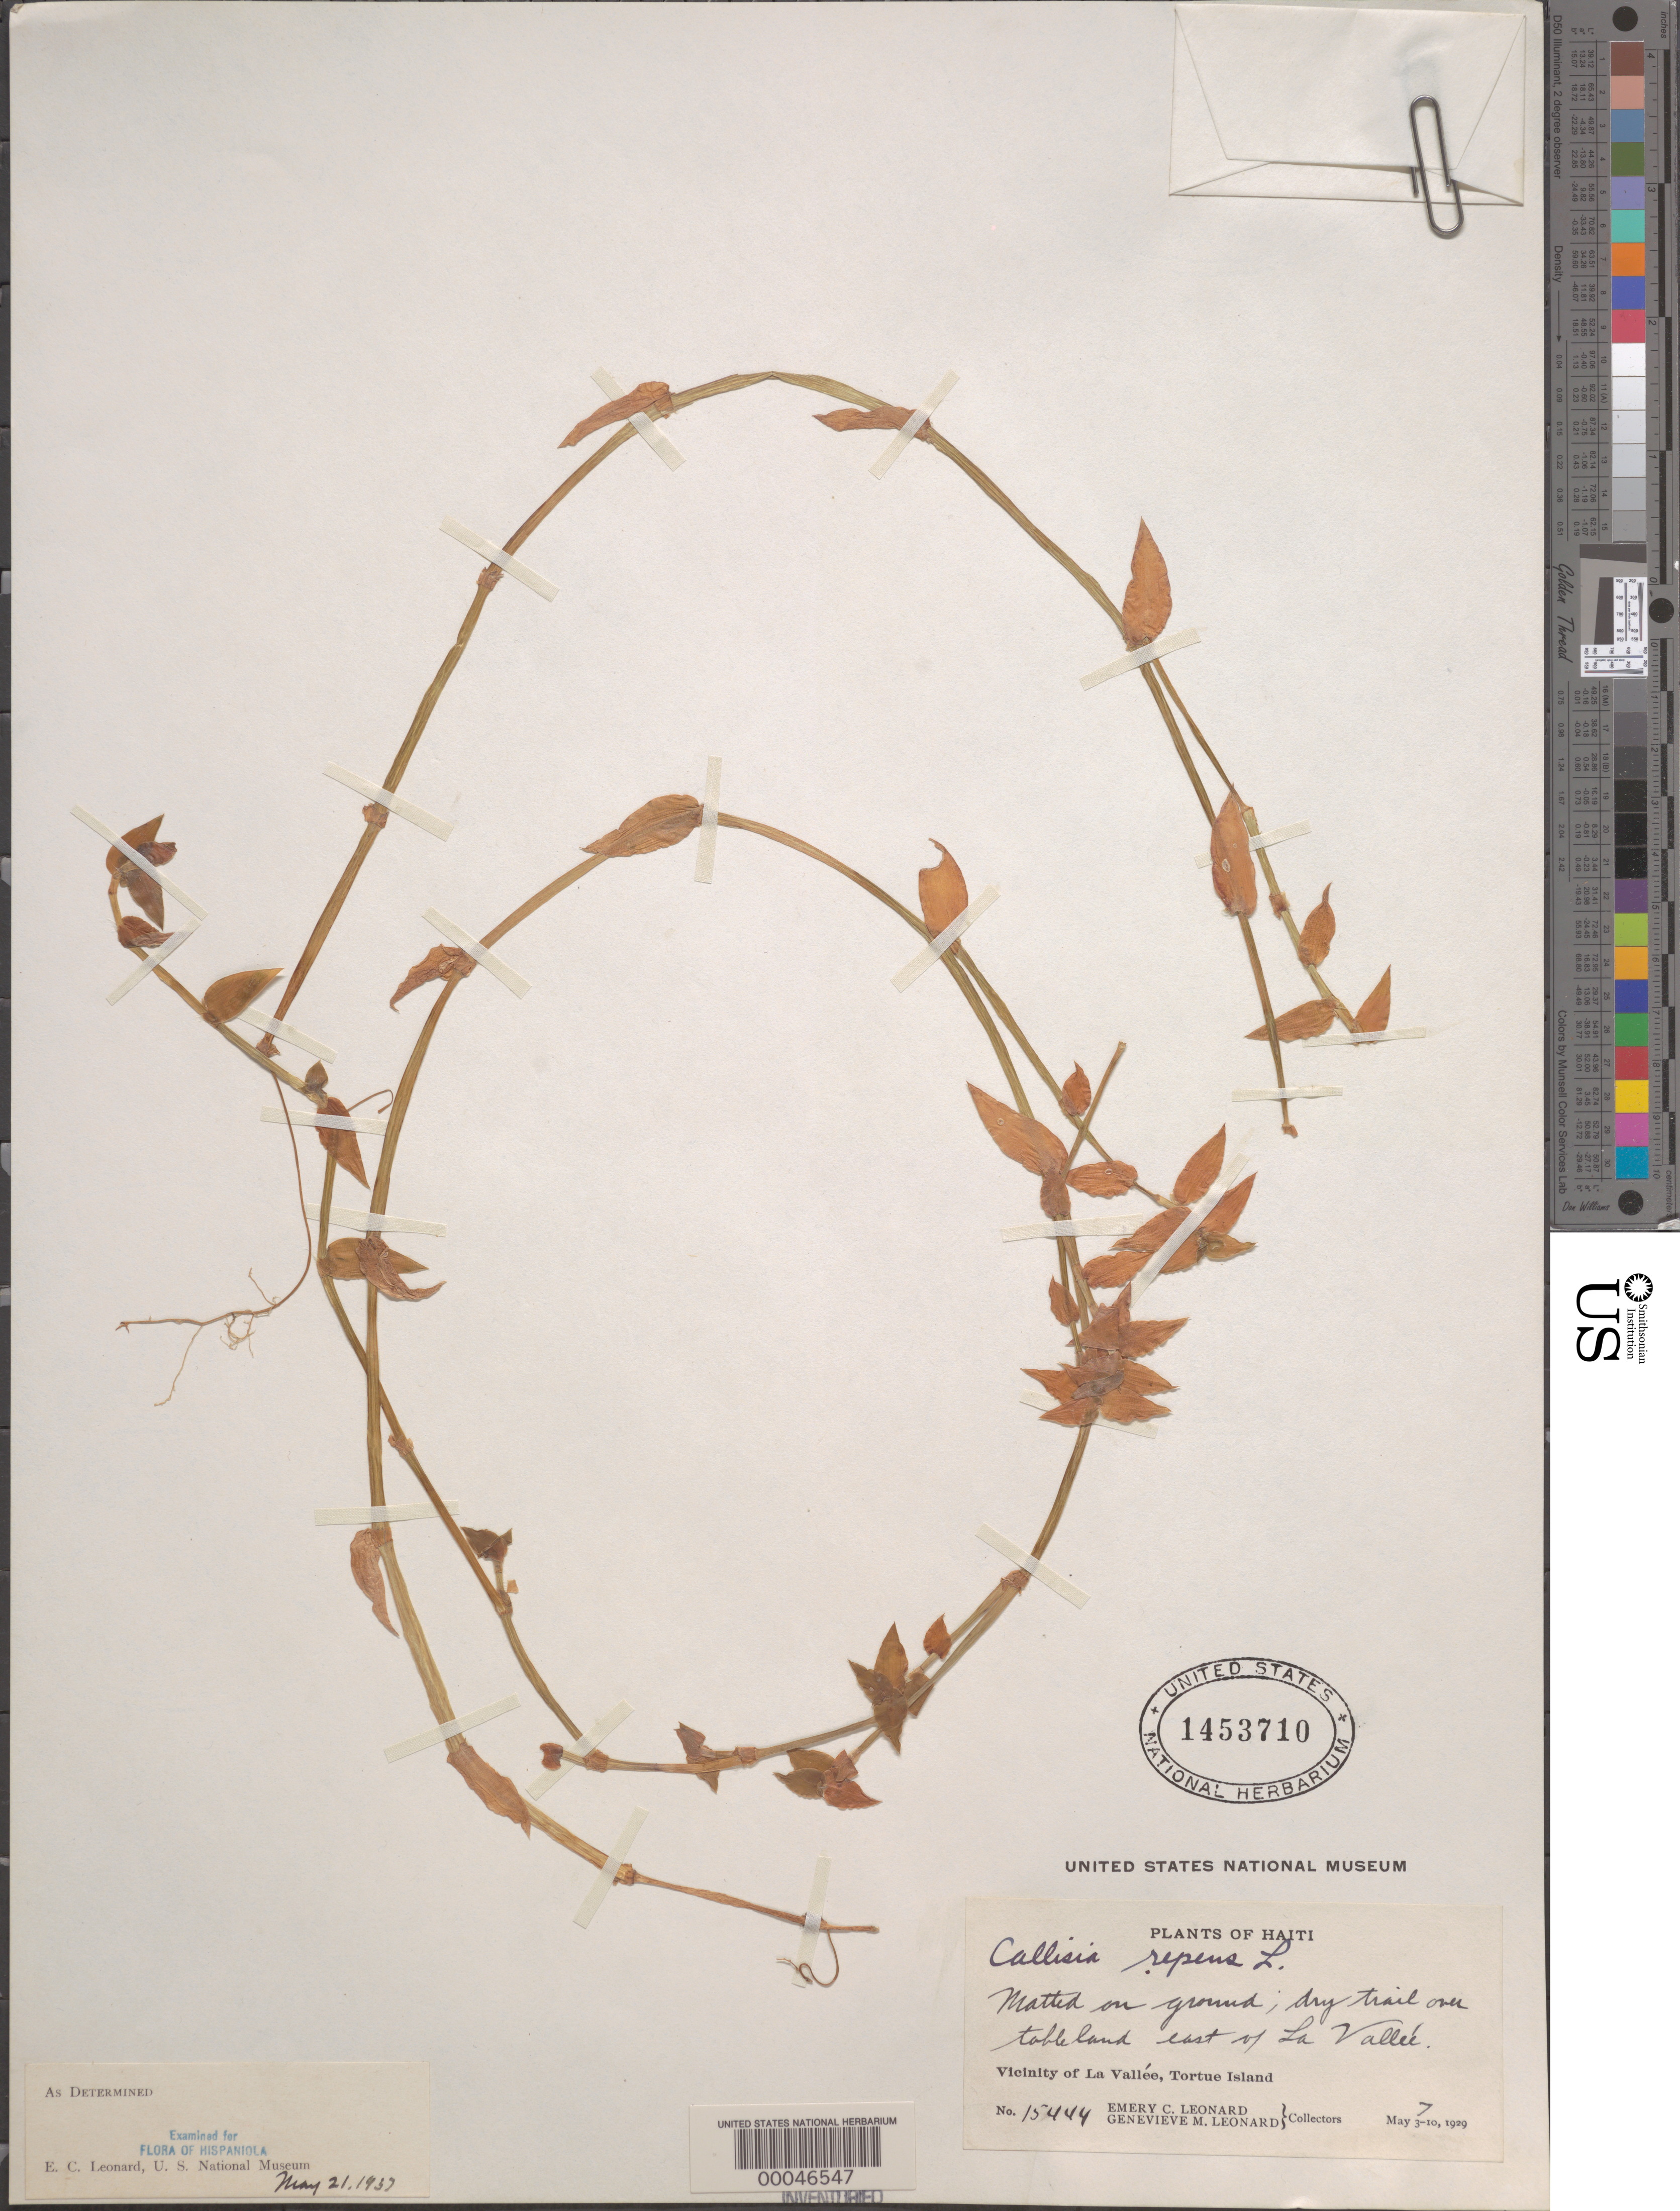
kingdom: Plantae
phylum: Tracheophyta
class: Liliopsida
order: Commelinales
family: Commelinaceae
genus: Callisia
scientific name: Callisia repens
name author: (Jacq.) L.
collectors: E. C. Leonard & G. M. Leonard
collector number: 15444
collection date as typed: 07 May 1929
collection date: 1929-05-07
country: Haiti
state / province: Nord-Ouest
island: Tortuga Island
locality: Near la vallee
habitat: Dry thicket over table land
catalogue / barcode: US 1453710